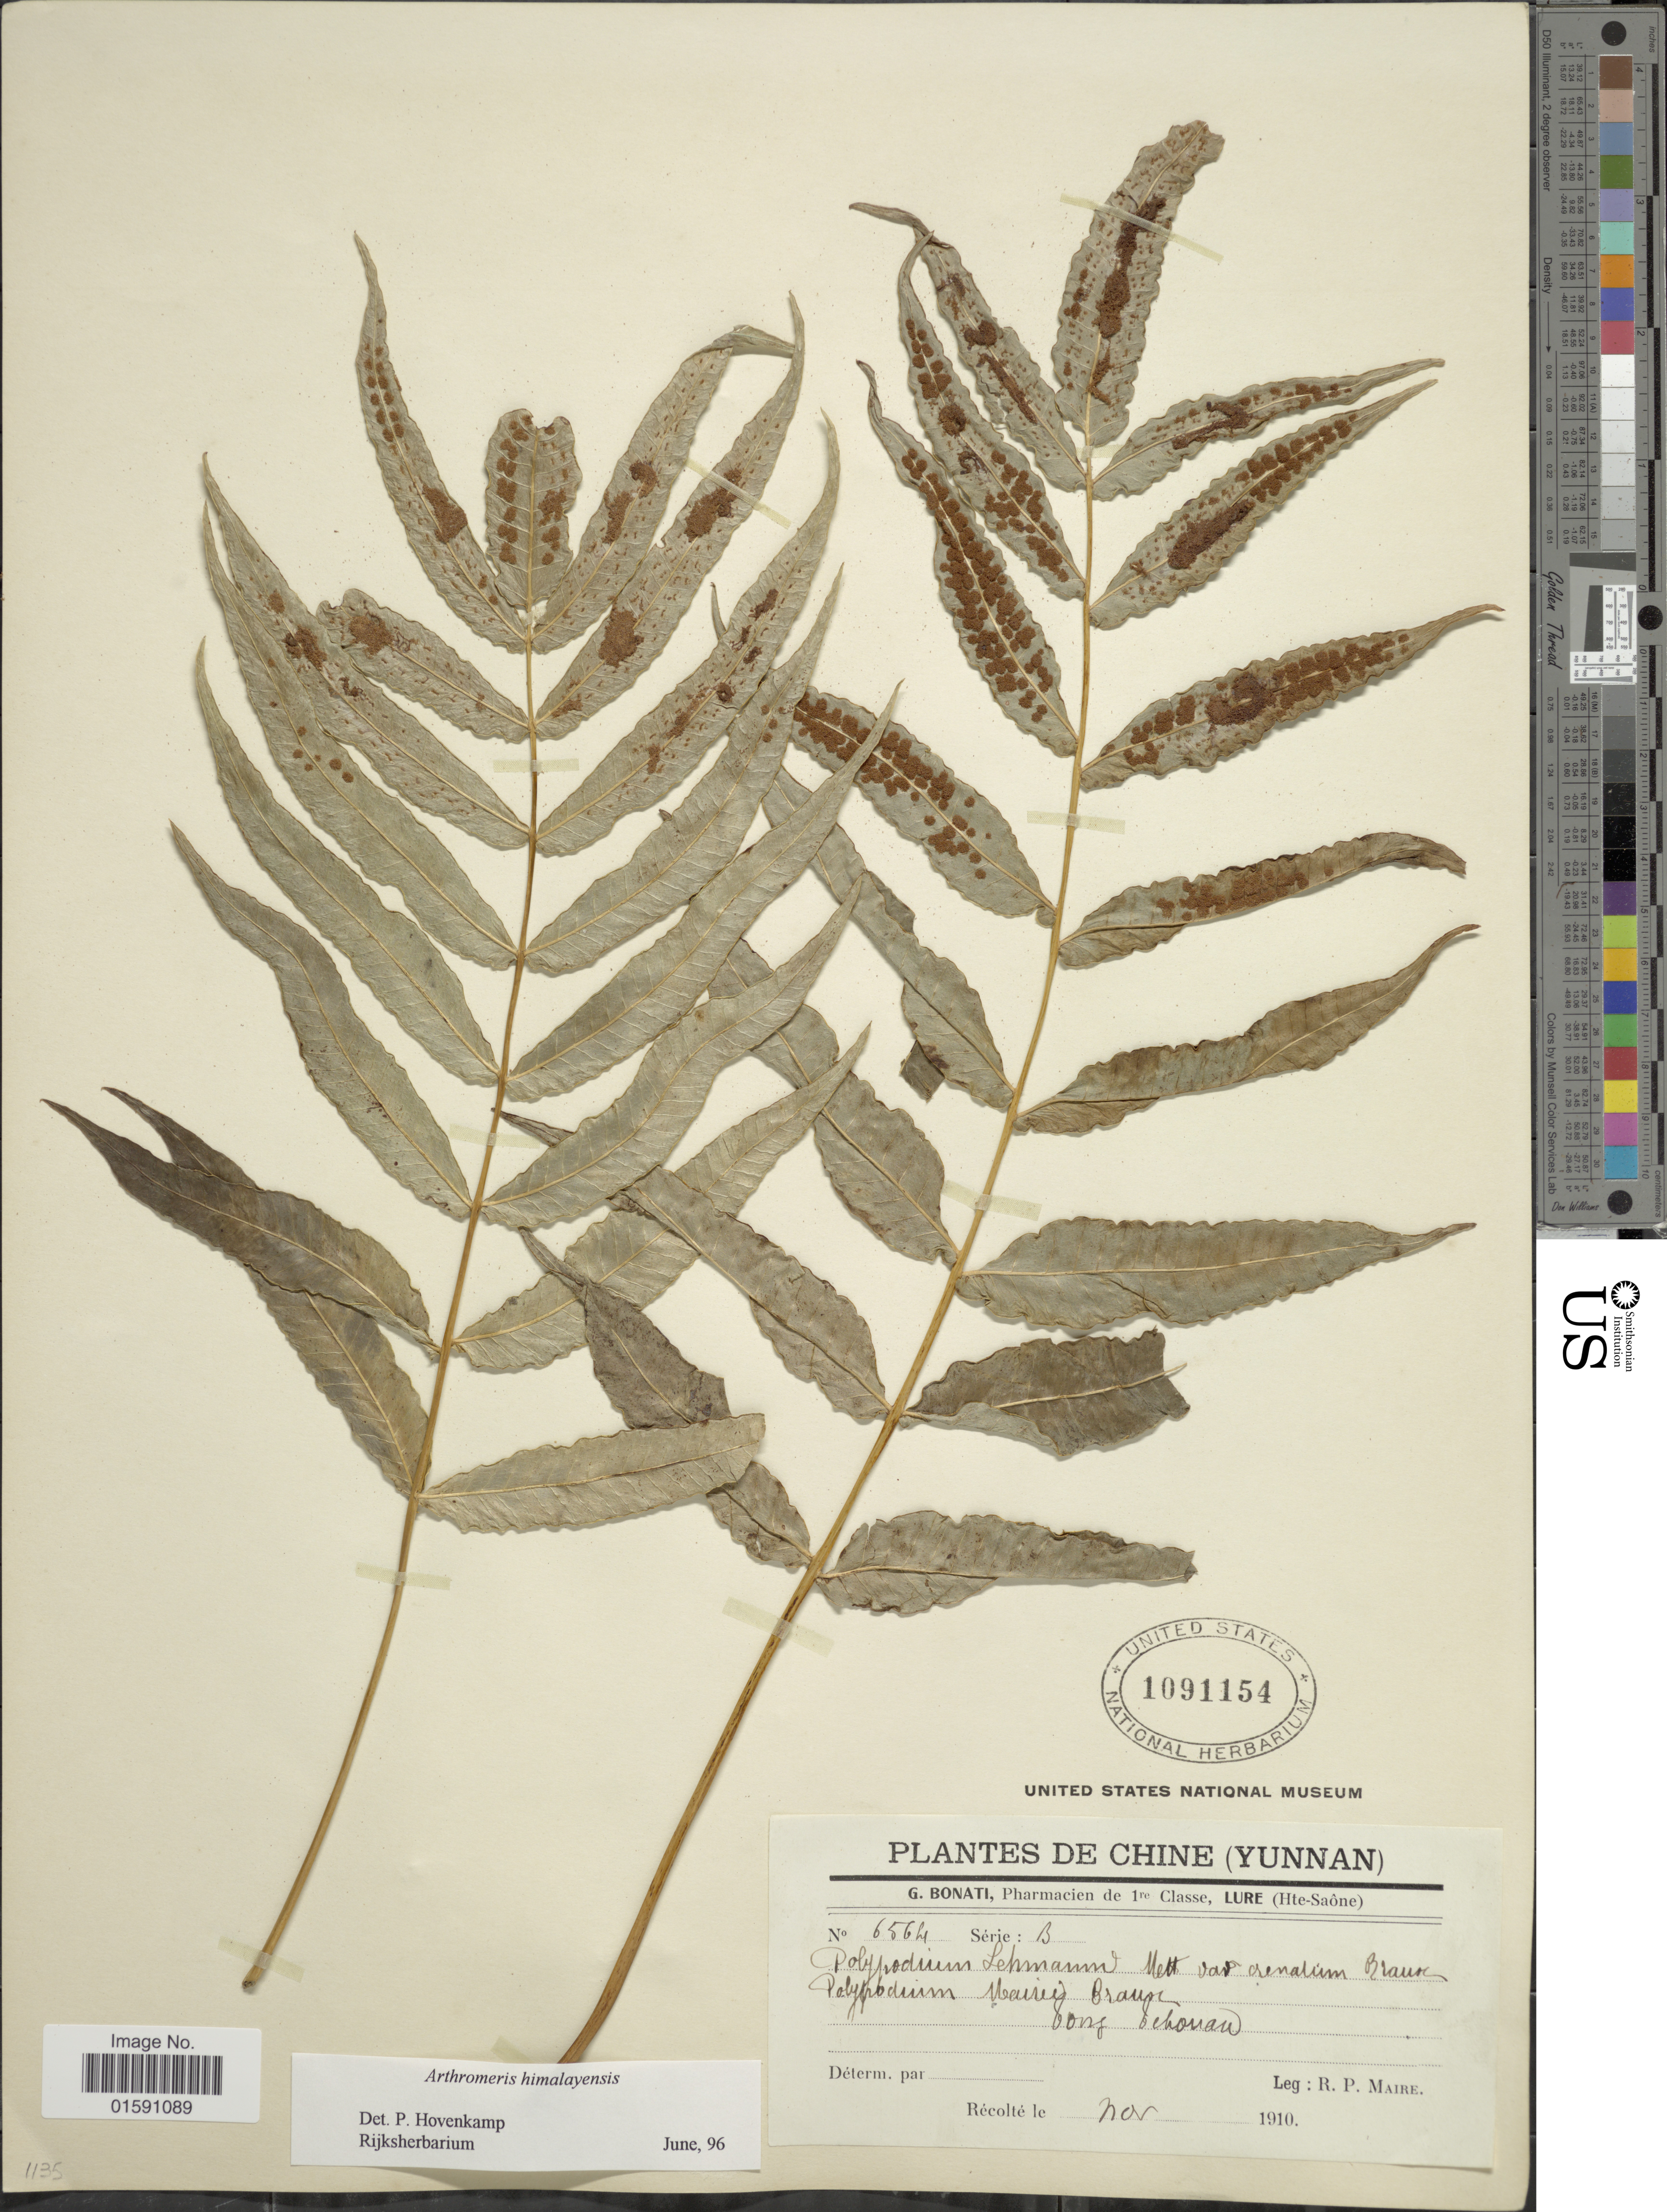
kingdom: Plantae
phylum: Tracheophyta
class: Polypodiopsida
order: Polypodiales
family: Polypodiaceae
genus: Arthromeris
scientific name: Arthromeris himalayensis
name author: (Hook.) Ching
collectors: R.-P. Maire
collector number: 6564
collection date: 1910-11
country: China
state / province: Yunnan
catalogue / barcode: US 1091154